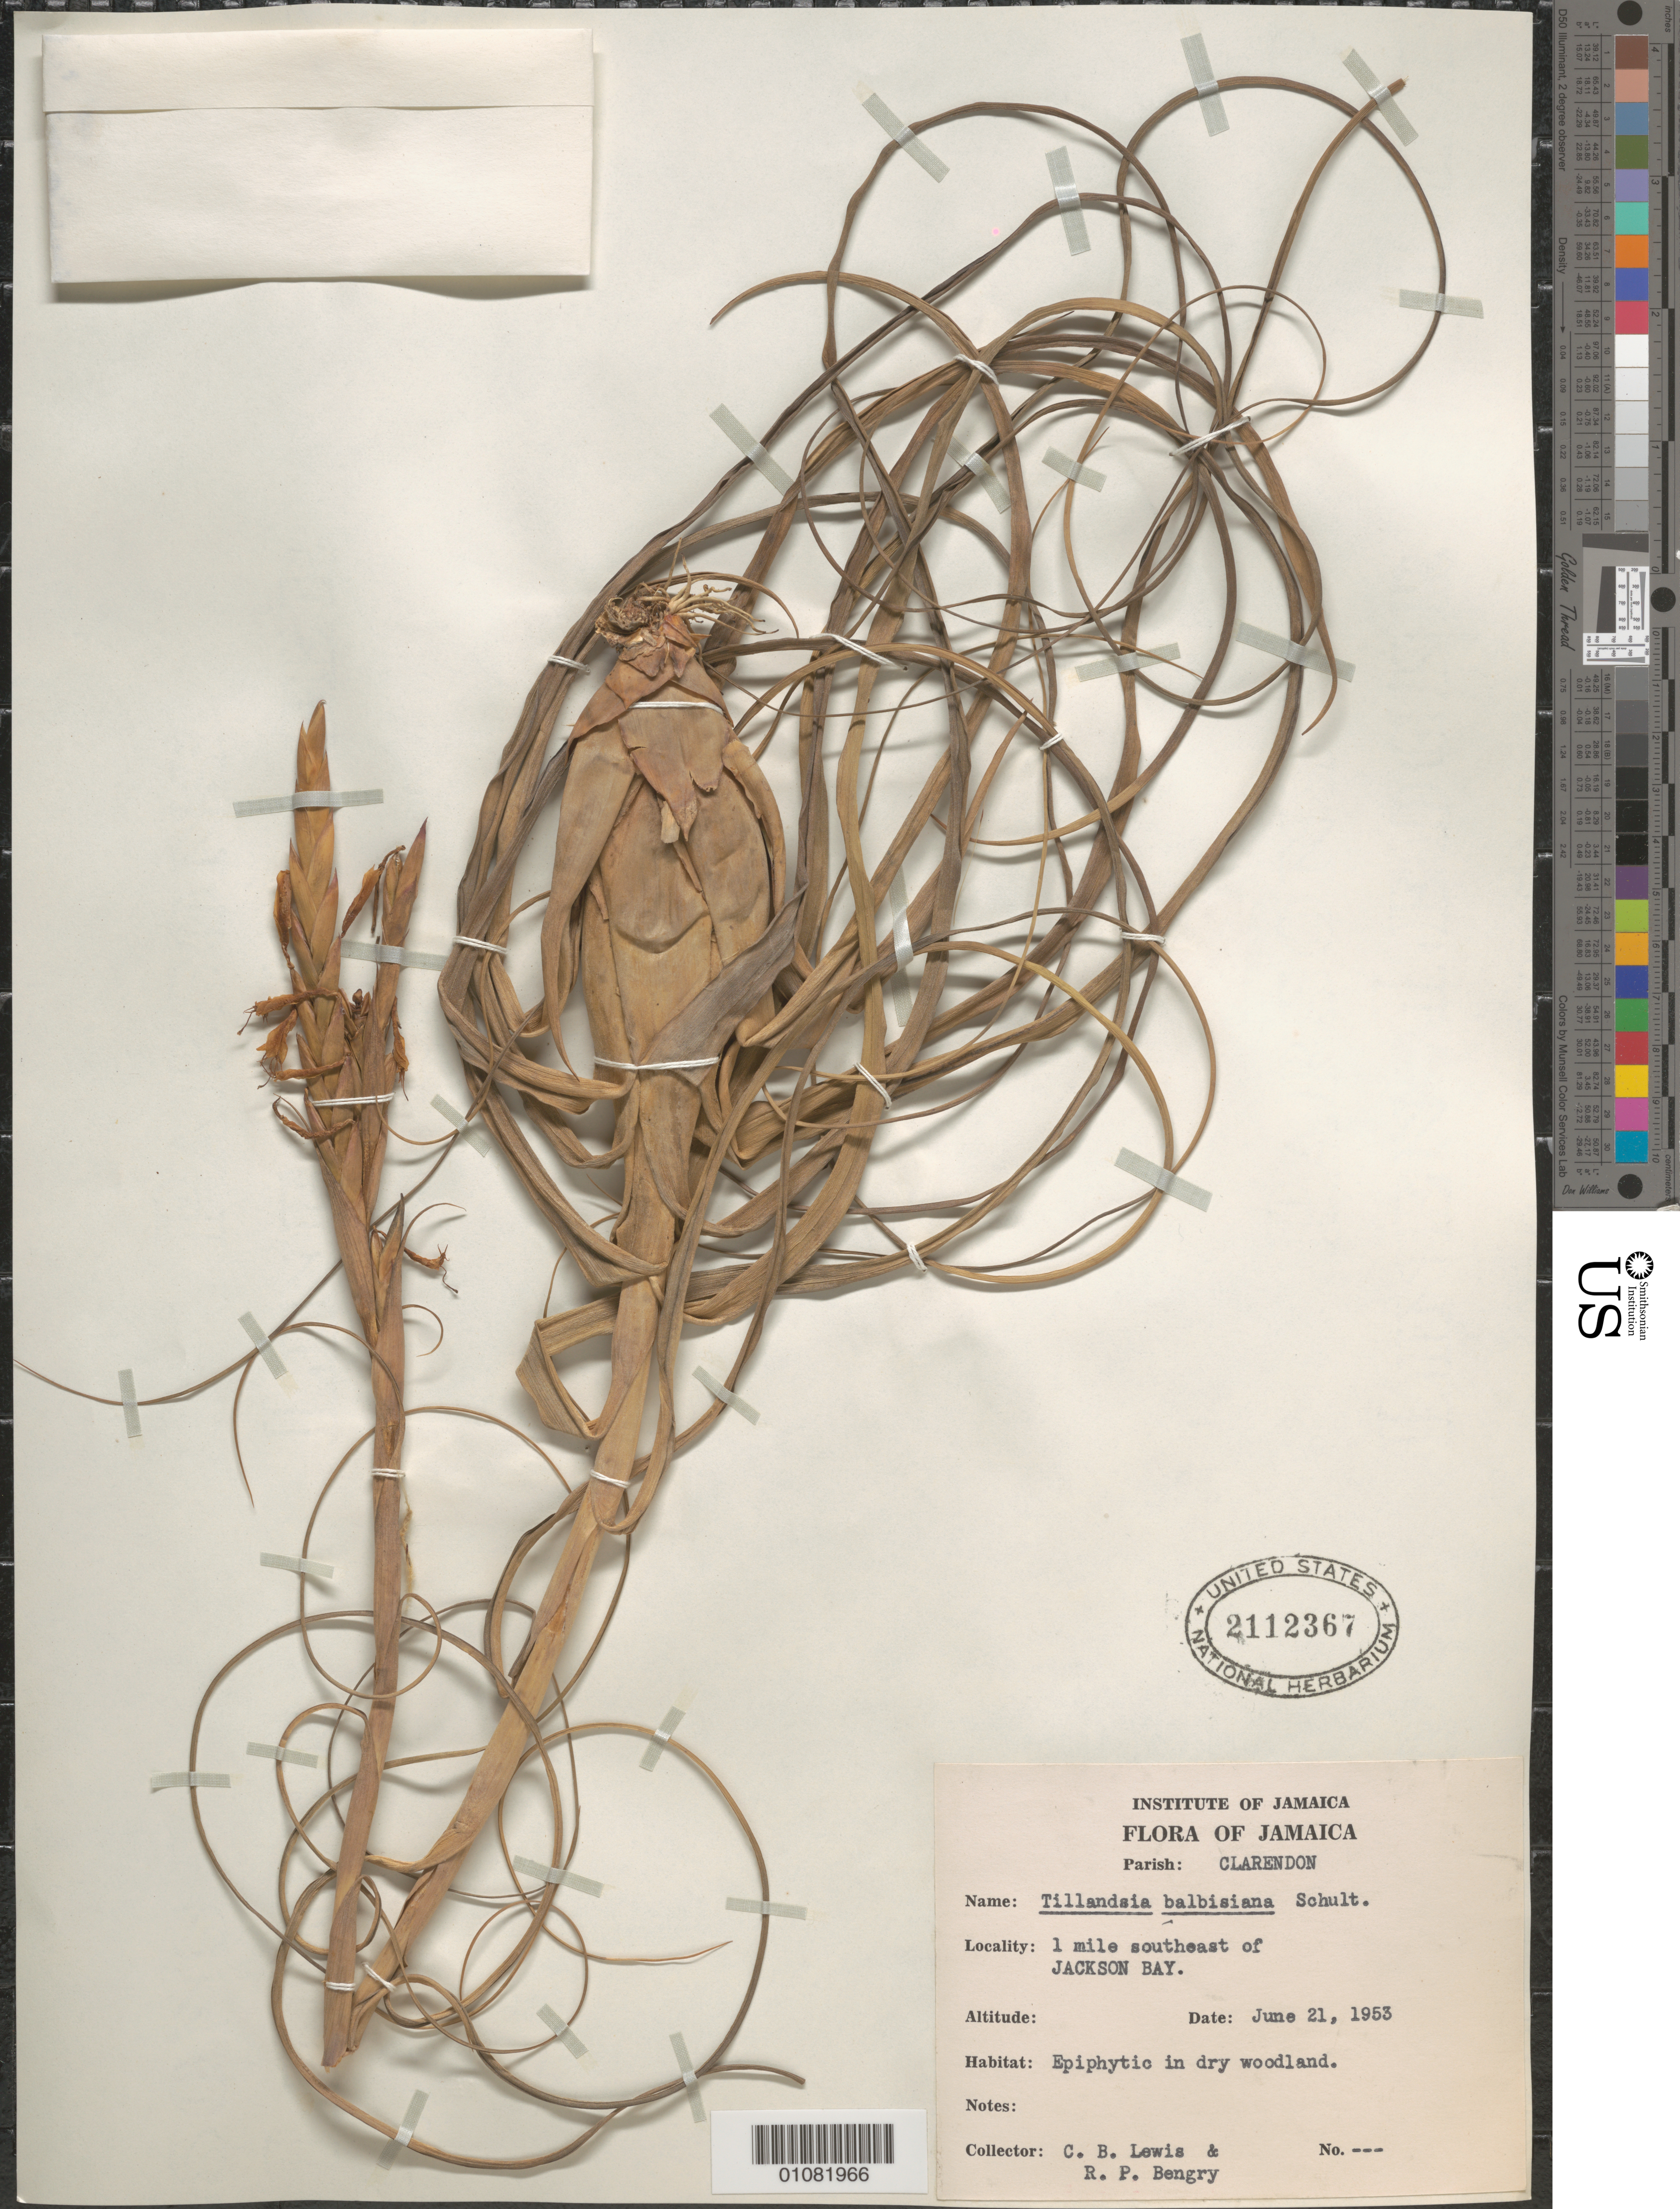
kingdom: Plantae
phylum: Tracheophyta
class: Liliopsida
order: Poales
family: Bromeliaceae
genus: Tillandsia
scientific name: Tillandsia balbisiana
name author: Schult. f.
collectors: C. B. Lewis & R. Bengry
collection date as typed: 21 Jun 1953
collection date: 1953-06-21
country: Jamaica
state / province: Clarendon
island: Jamaica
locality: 1 mile SE of Jackson Bay.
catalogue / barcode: US 2112367